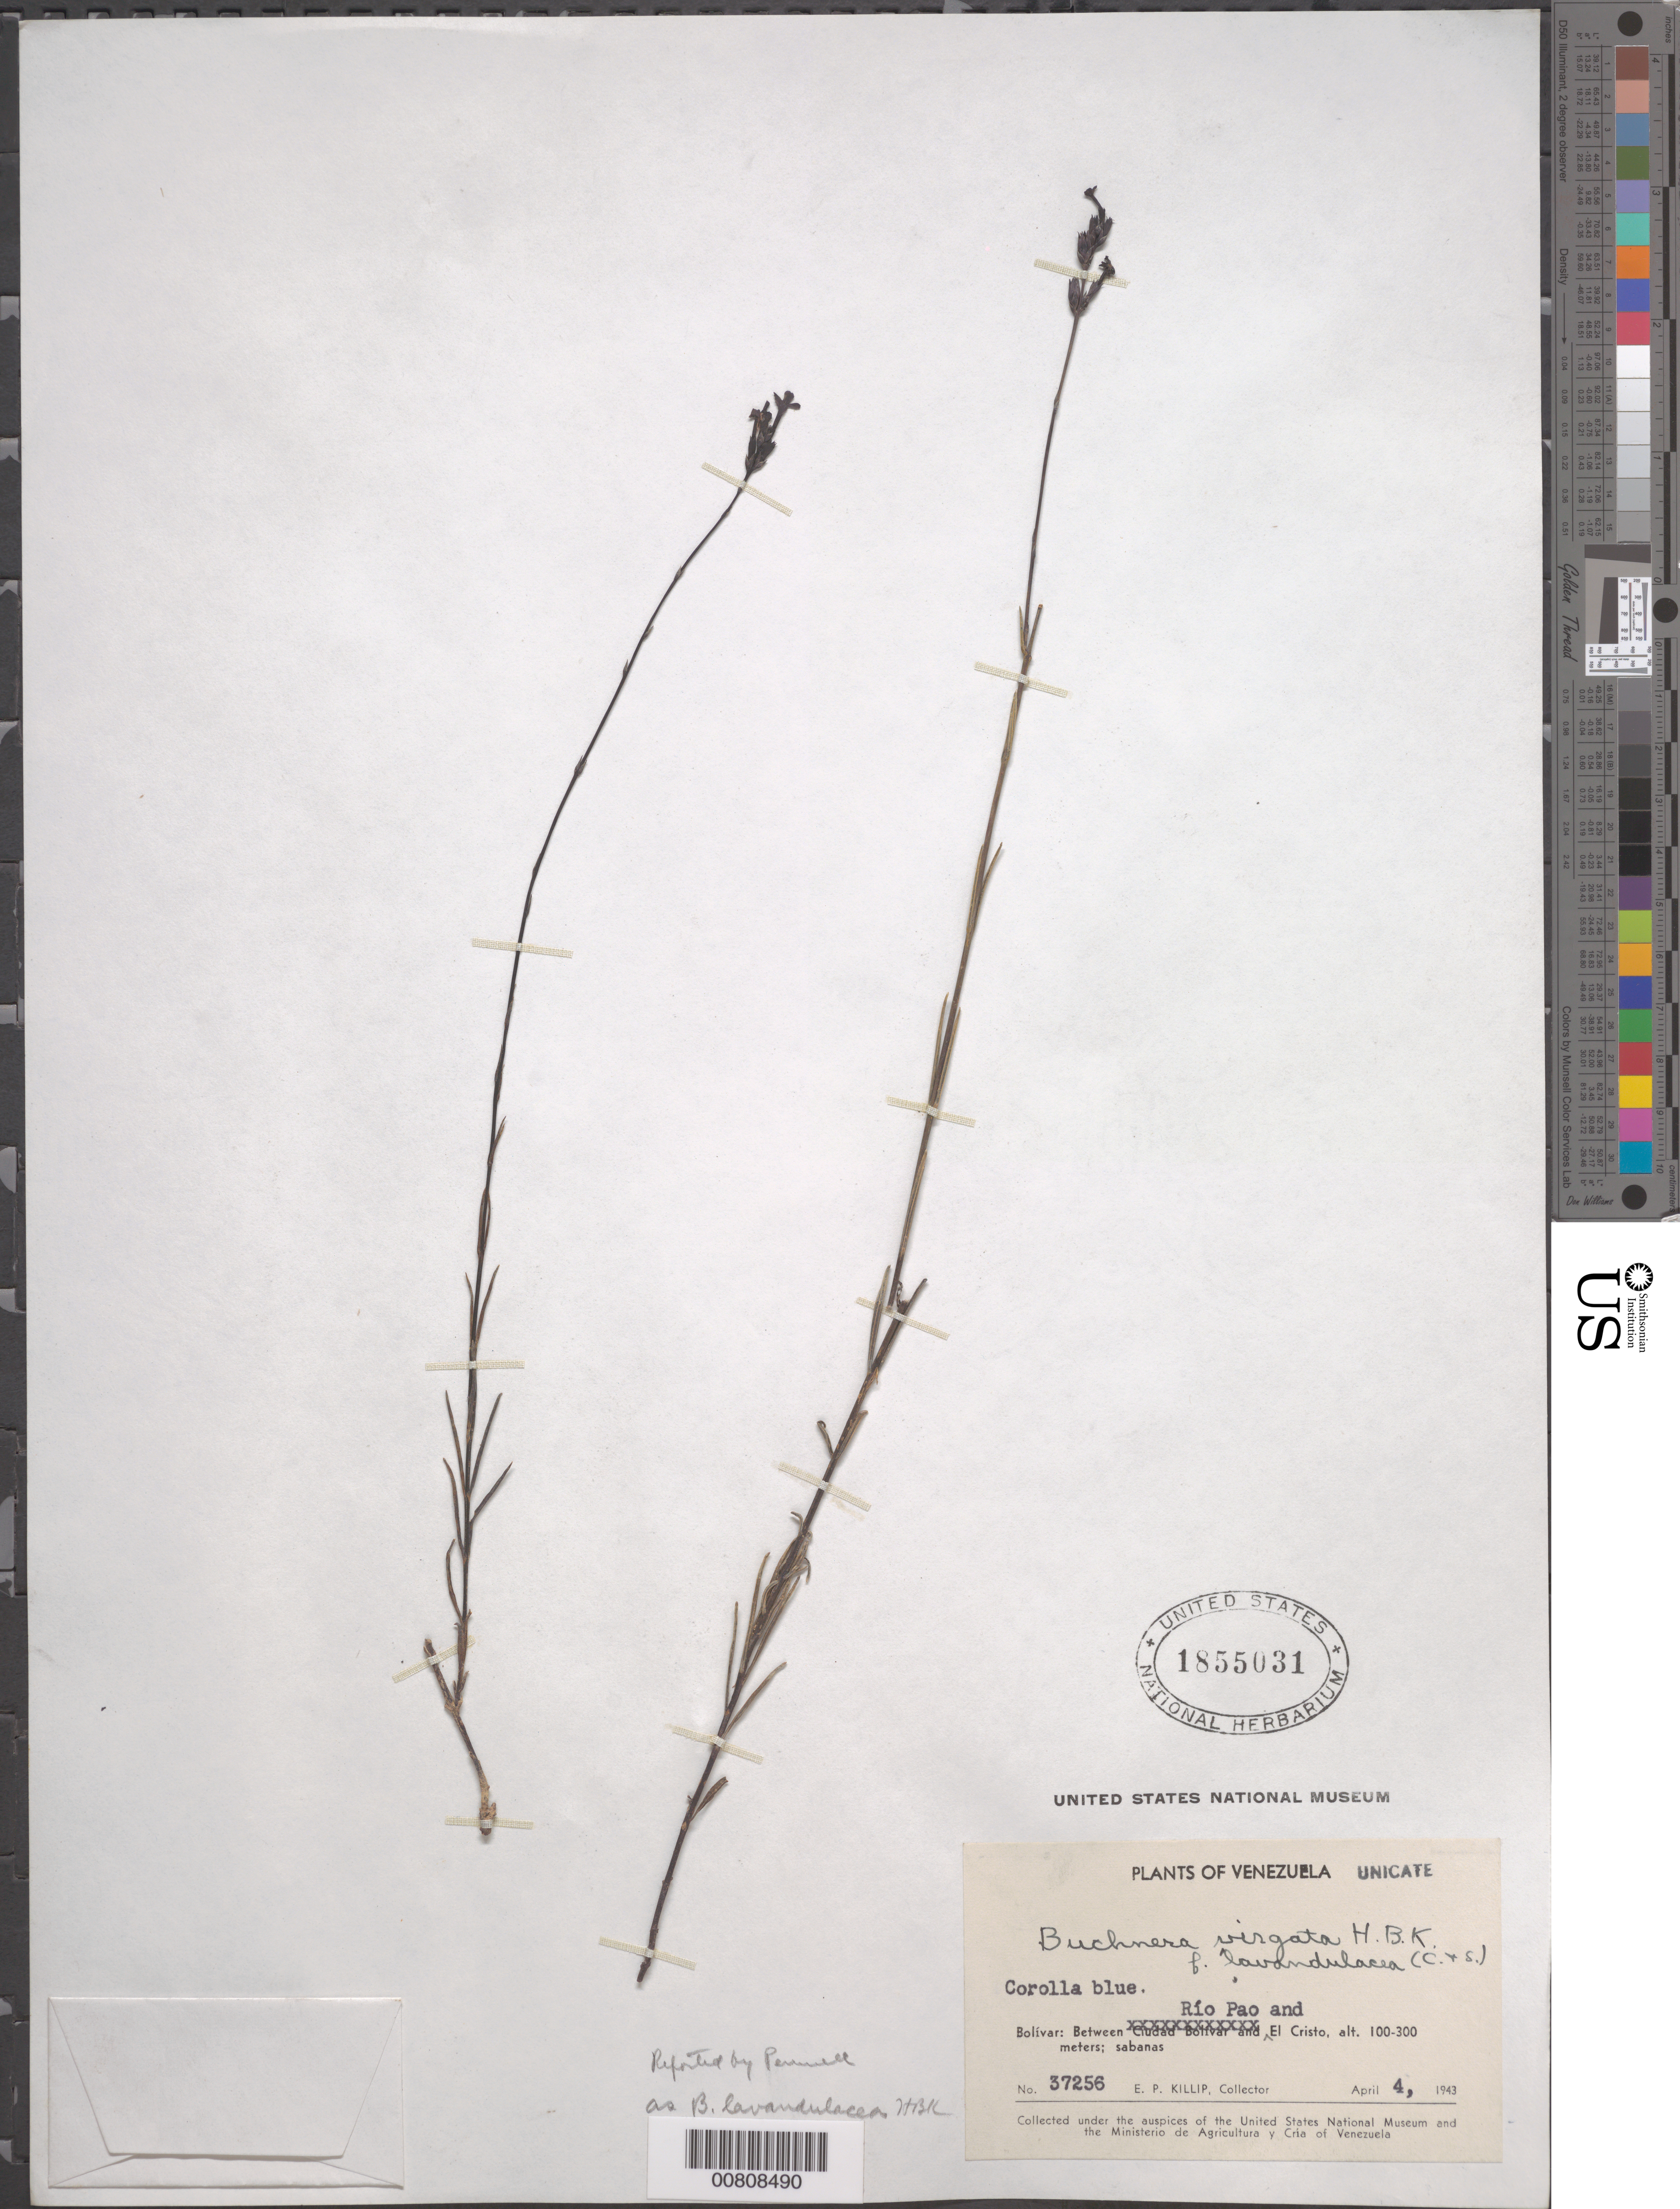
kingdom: Plantae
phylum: Tracheophyta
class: Magnoliopsida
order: Lamiales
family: Orobanchaceae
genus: Buchnera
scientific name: Buchnera virgata f. lavandulacea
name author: Cham. & Schltdl.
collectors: E. P. Killip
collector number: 37256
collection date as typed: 4-Apr-43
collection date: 1943-04-04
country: Venezuela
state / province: Bolívar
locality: Río Pao to El Cristo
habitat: Sabanas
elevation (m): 100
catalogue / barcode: US 1855031